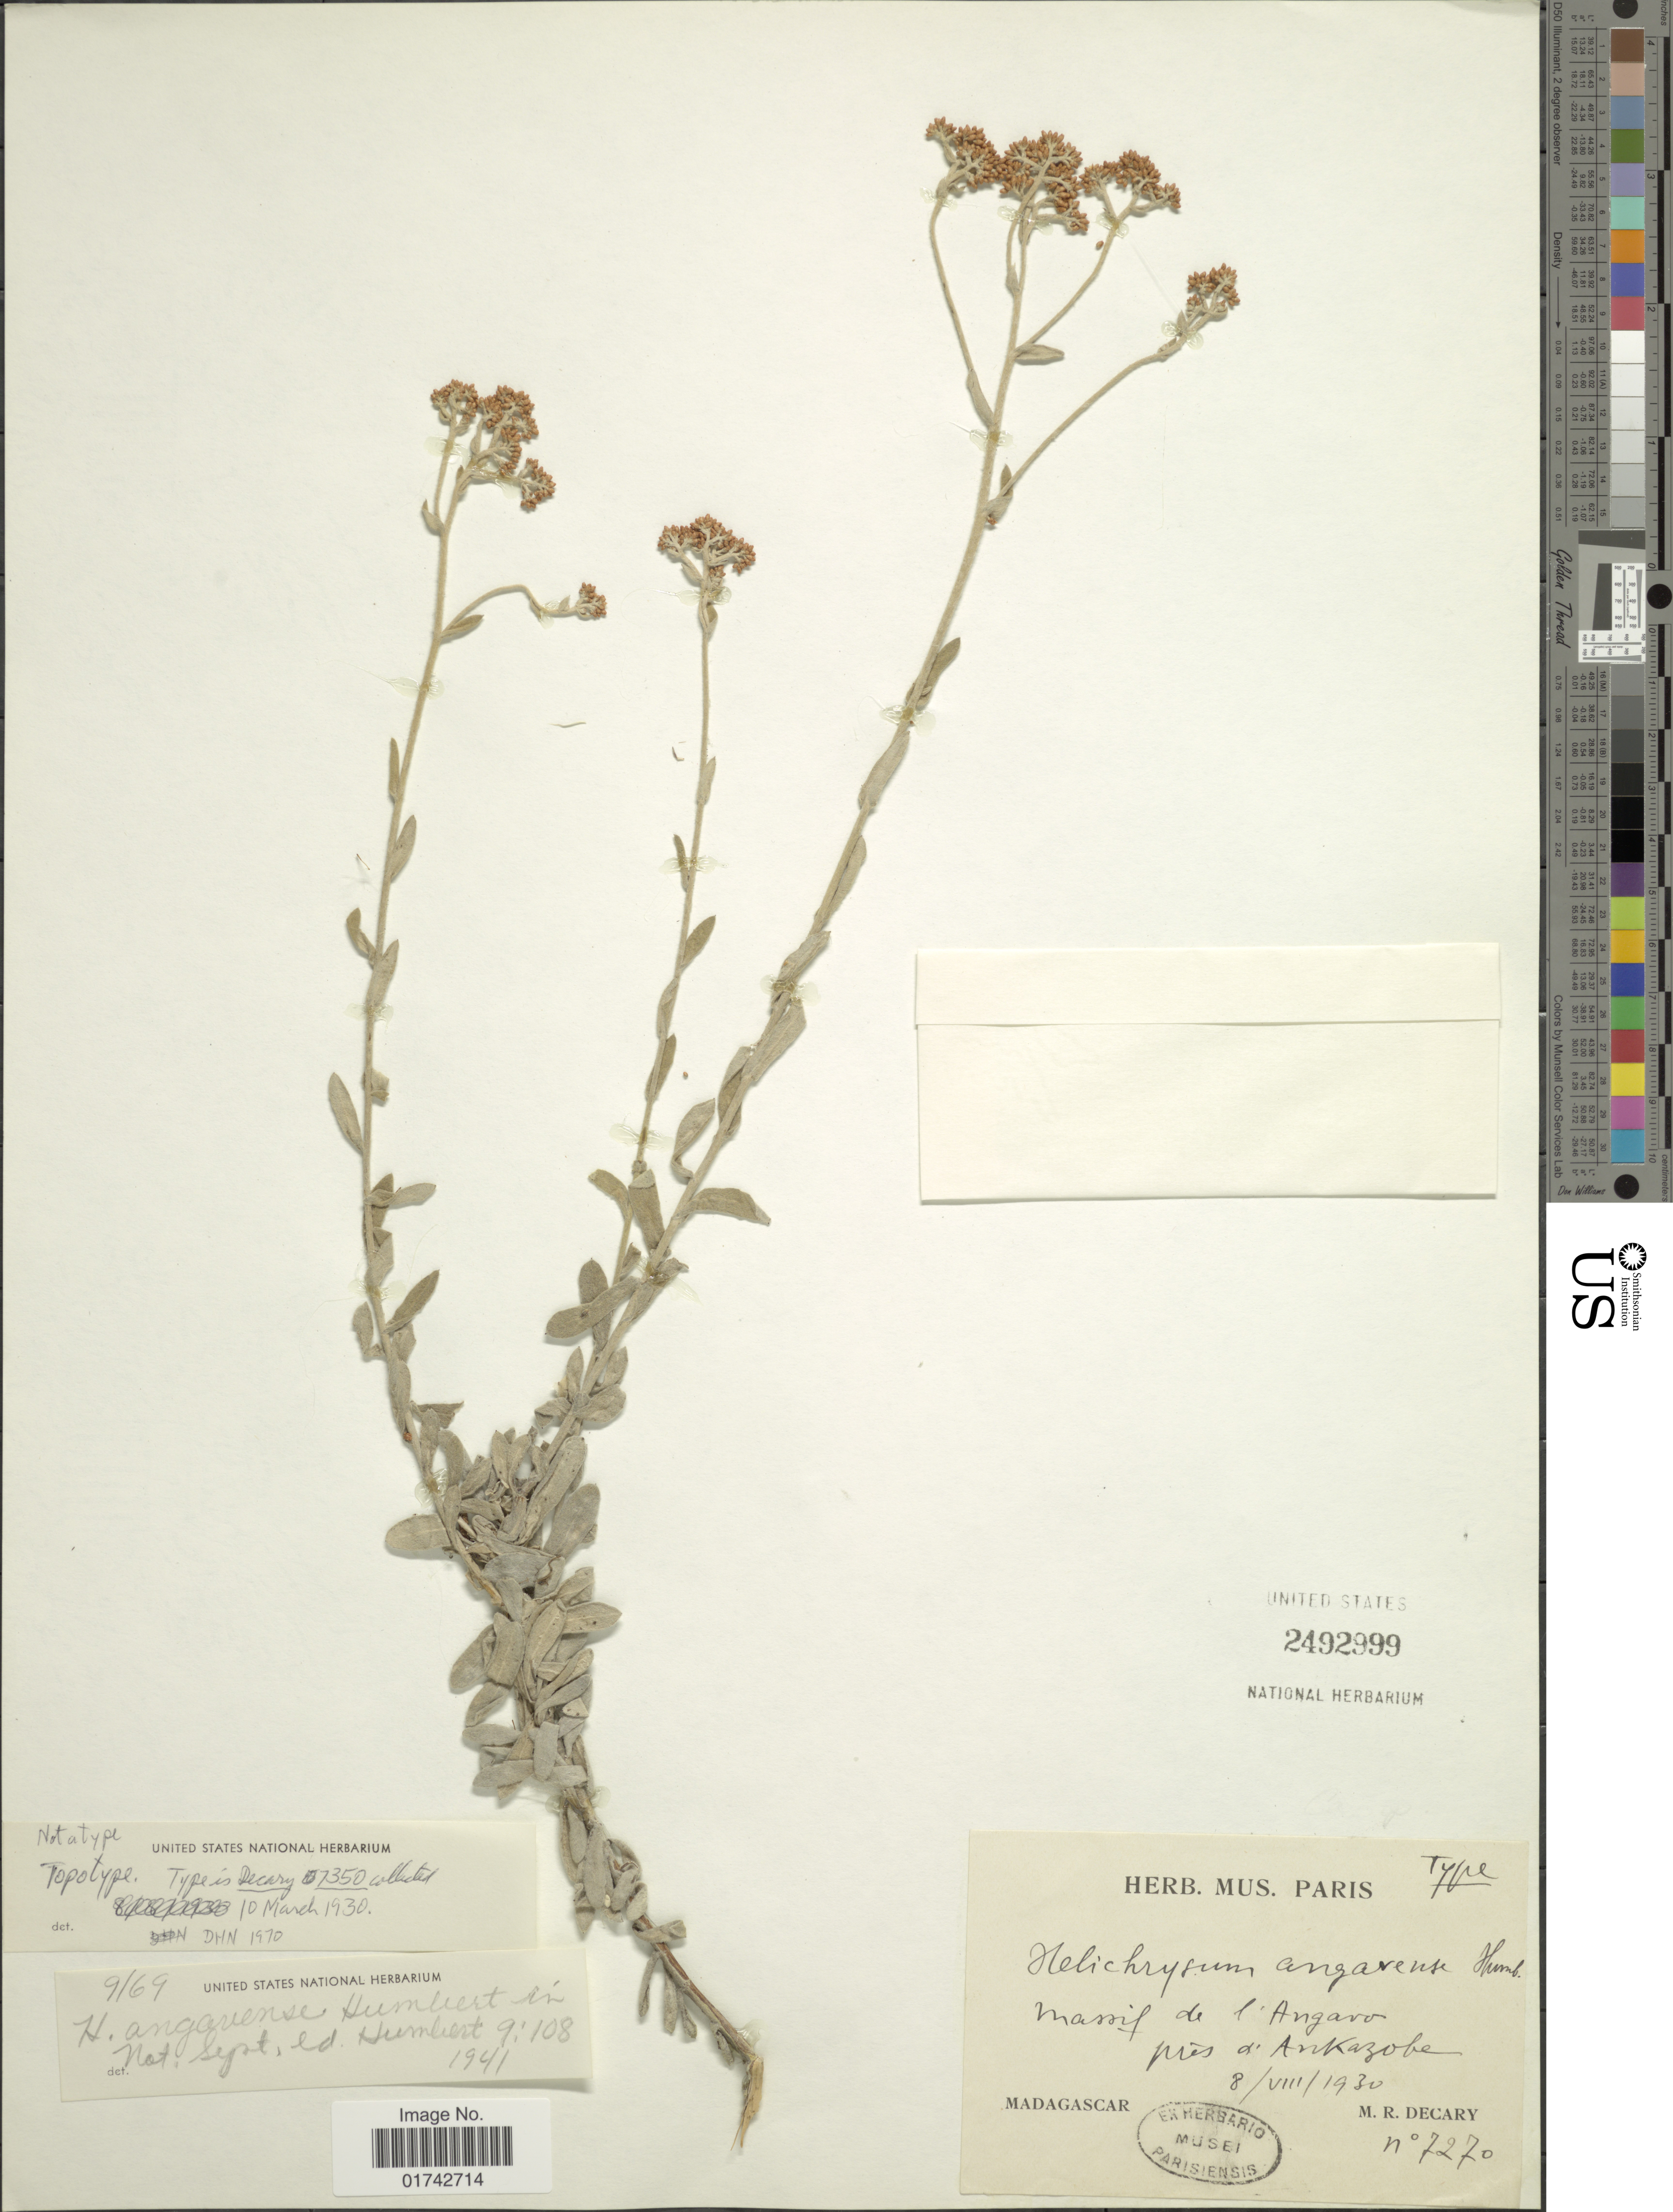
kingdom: Plantae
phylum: Tracheophyta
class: Magnoliopsida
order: Asterales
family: Asteraceae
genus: Helichrysum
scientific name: Helichrysum angavense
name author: Humbert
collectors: R. Decary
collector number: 7270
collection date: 1930-08-08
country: Madagascar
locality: Massif de l'Anagaro. prés d' Ankazoke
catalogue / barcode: US 2492999